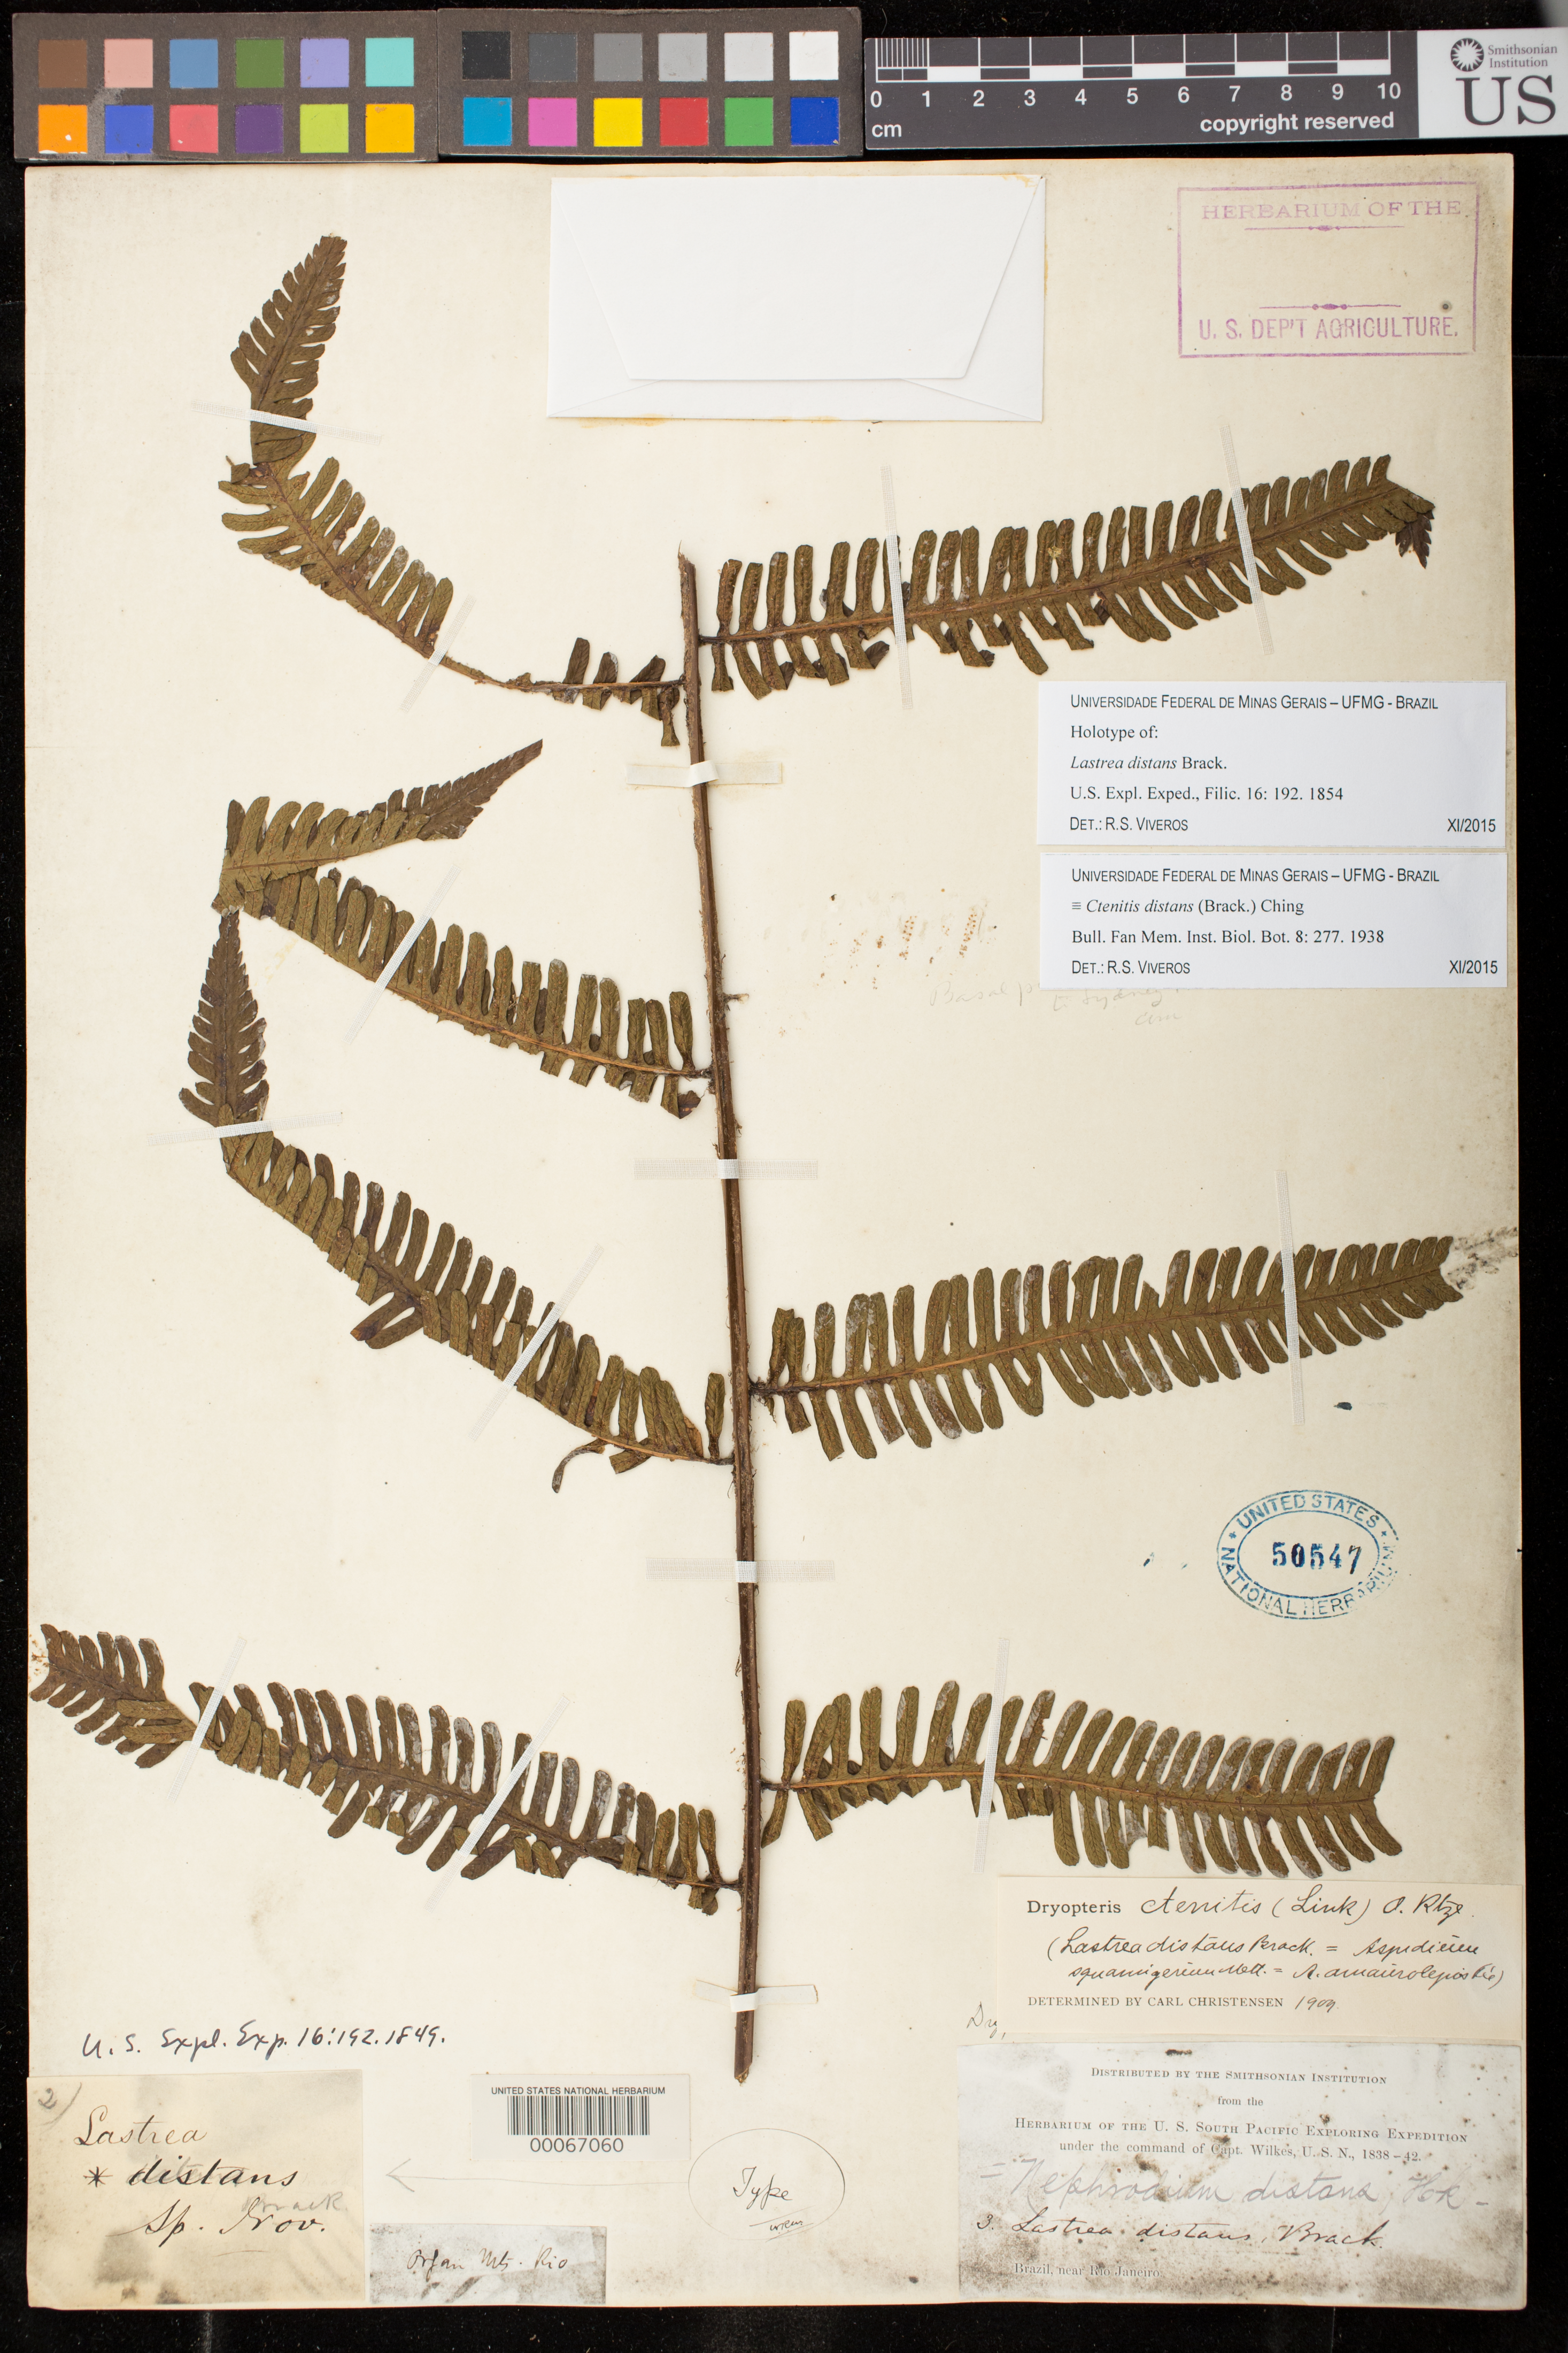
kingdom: Plantae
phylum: Tracheophyta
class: Polypodiopsida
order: Polypodiales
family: Thelypteridaceae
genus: Lastrea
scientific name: Lastrea distans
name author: Brack. in Wilkes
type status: Holotype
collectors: Wilkes Explor. Exped.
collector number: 3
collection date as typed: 1838 to -- --- 1842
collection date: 1838/1842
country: Brazil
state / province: Rio de Janeiro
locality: Near Rio Janeiro. Organ Mts. Rio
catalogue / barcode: US 50547